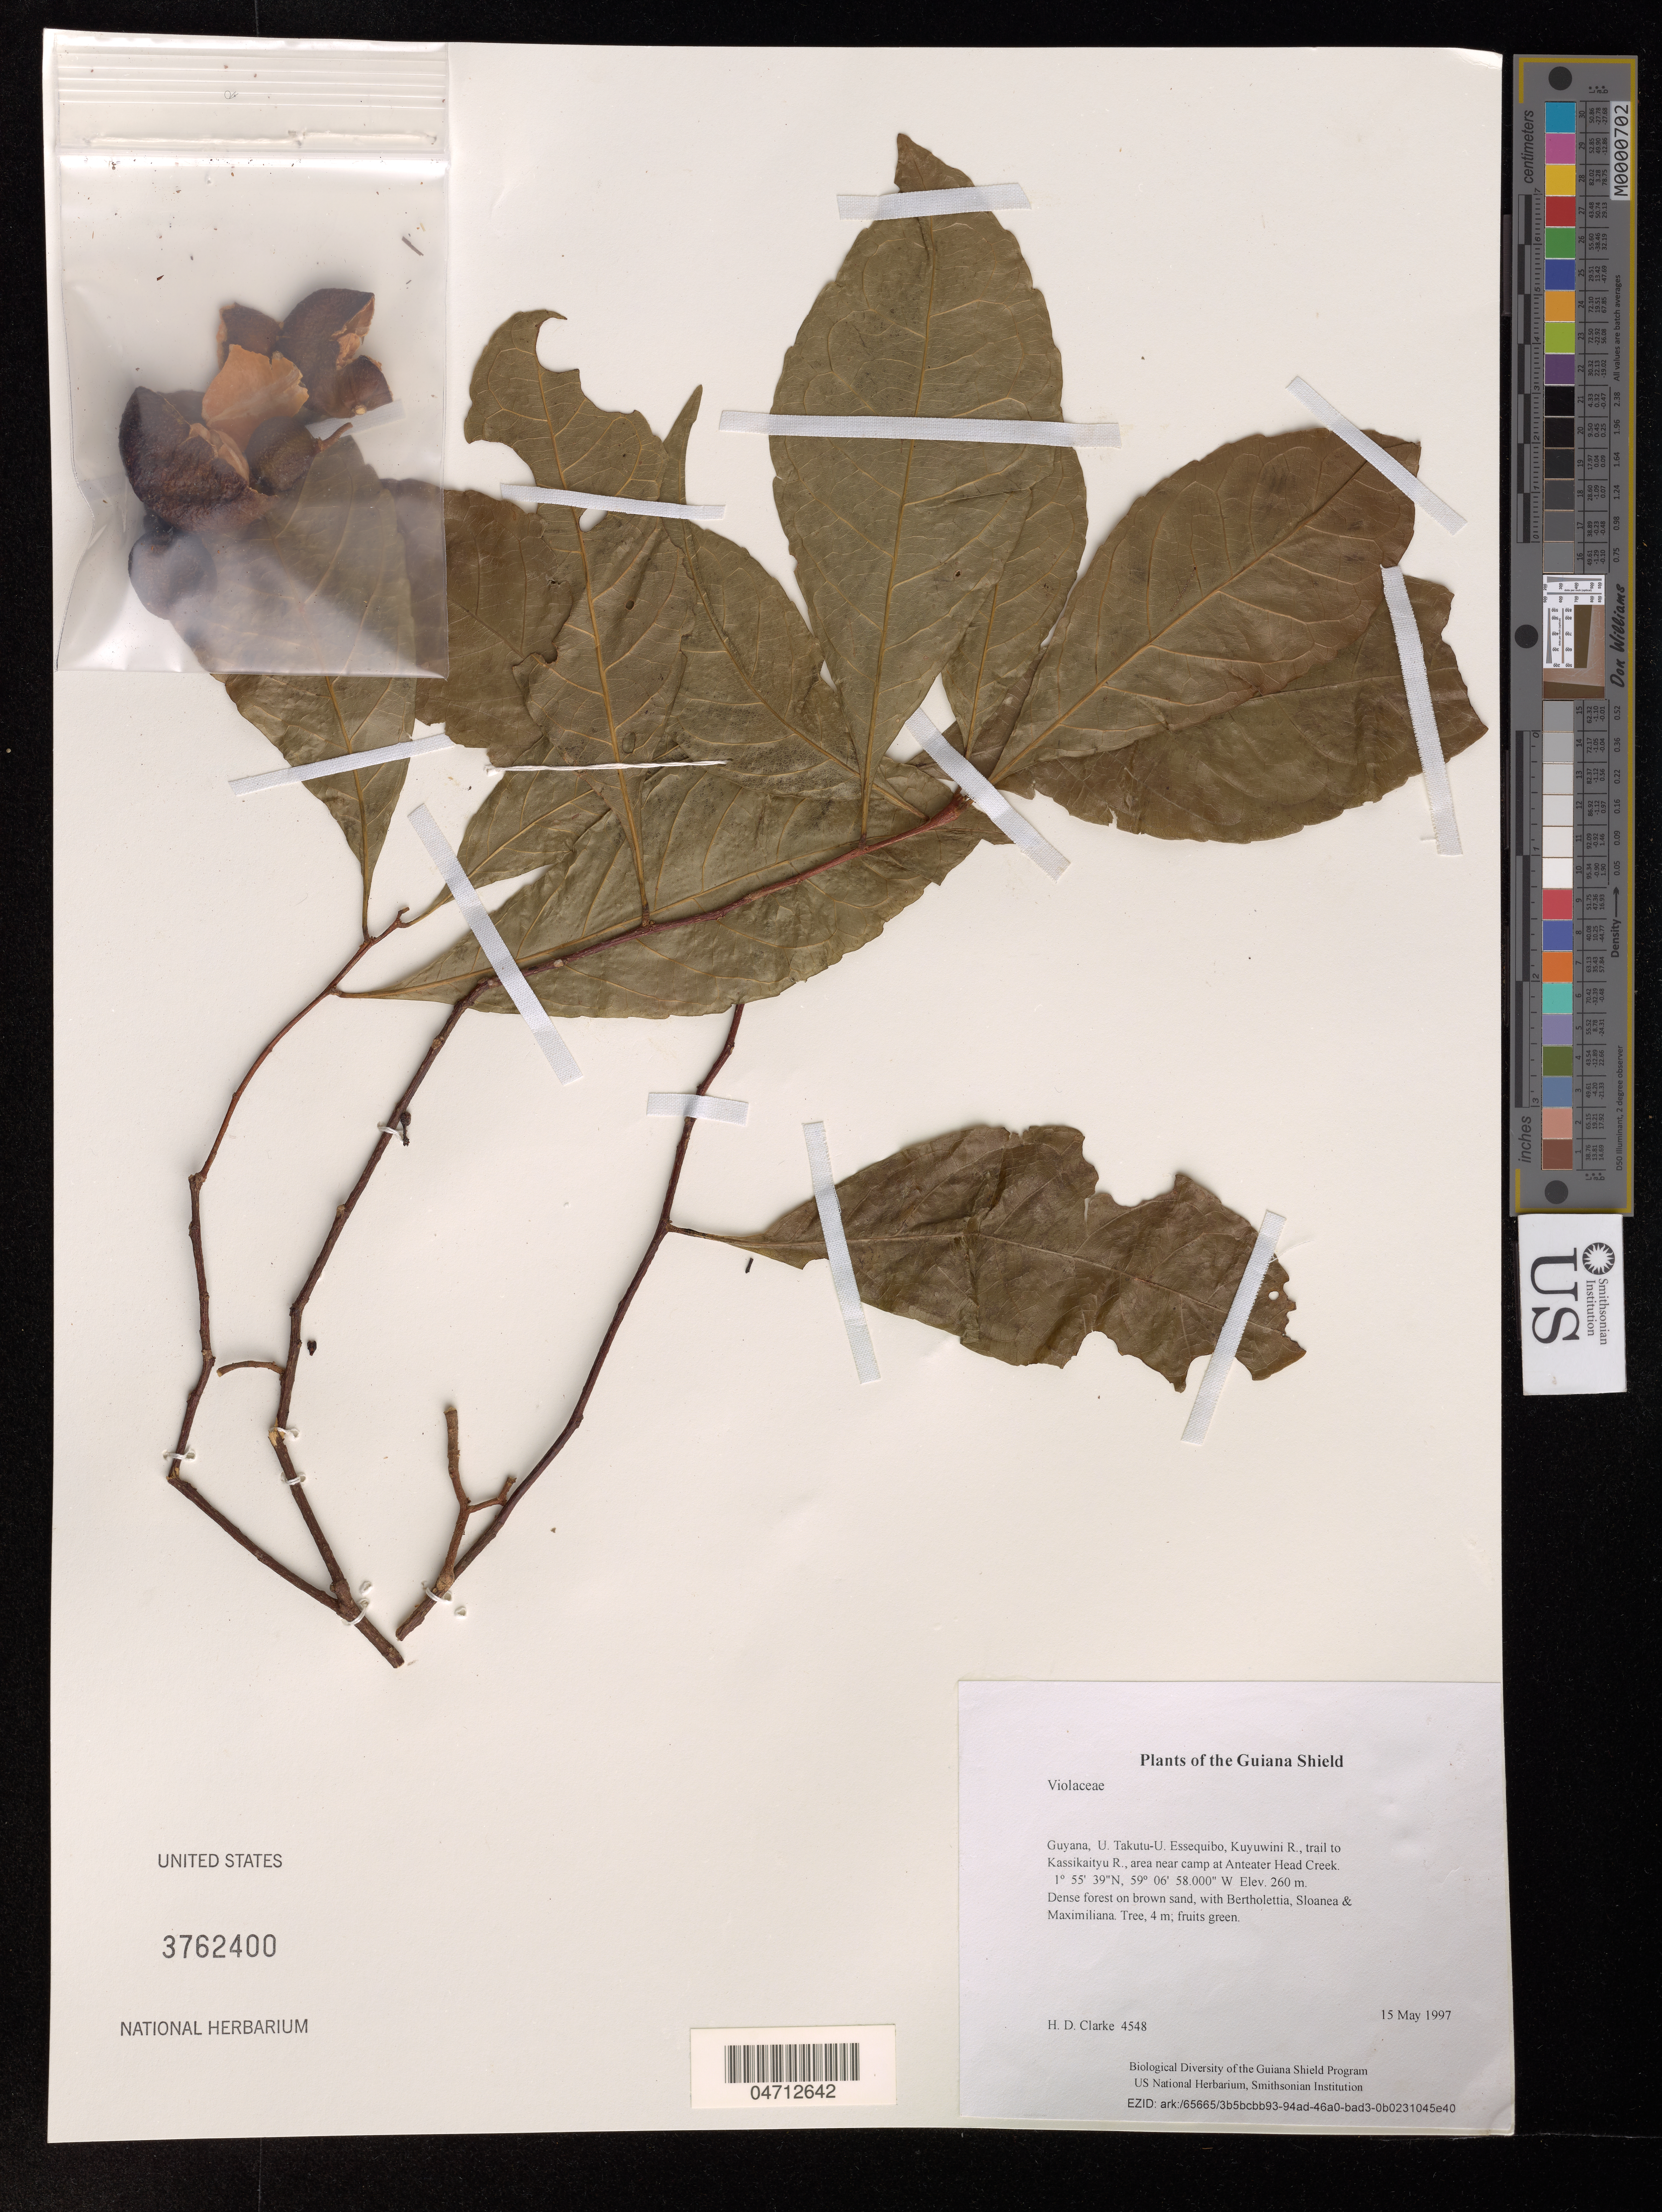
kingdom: Plantae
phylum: Tracheophyta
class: Magnoliopsida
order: Malpighiales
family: Violaceae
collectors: H. D. Clarke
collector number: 4548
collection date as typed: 15 May 1997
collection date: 1997-05-15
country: Guyana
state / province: U. Takutu-U. Essequibo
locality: Kuyuwini R., trail to Kassikaityu R., area near camp at Anteater Head Creek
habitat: Dense forest on brown sand, with Bertholettia, Sloanea & Maximiliana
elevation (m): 260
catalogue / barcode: US 3762400